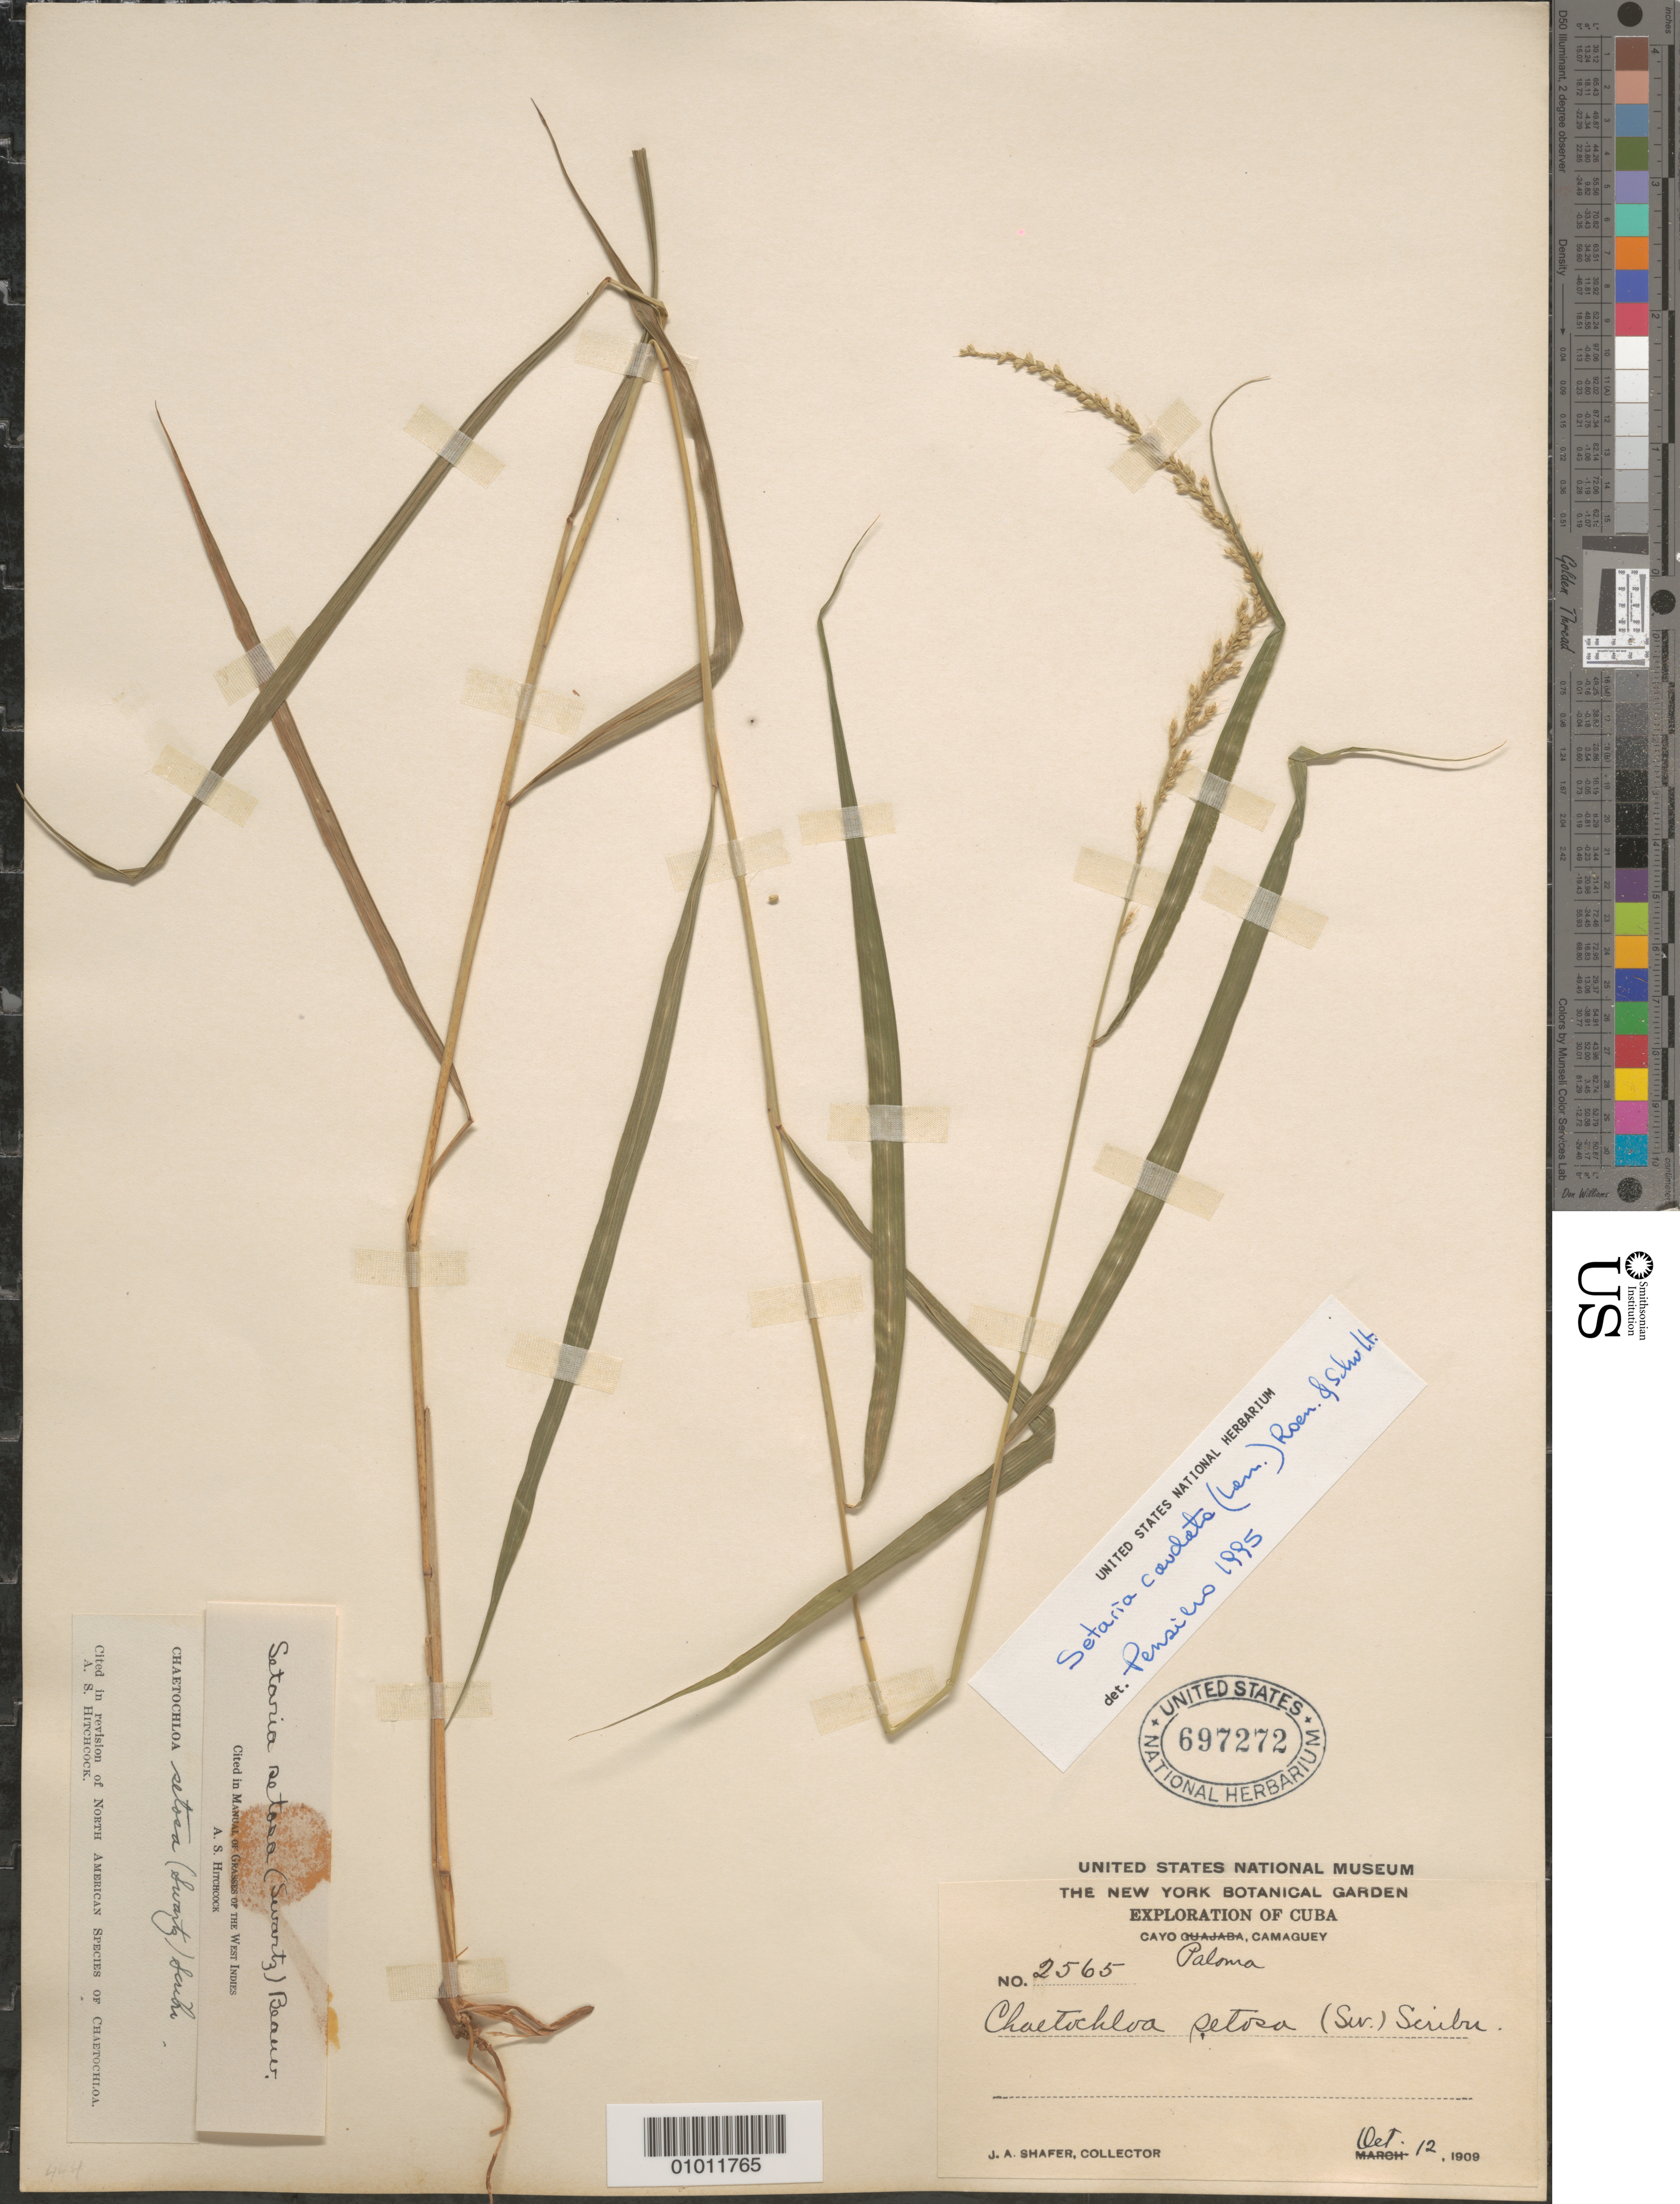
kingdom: Plantae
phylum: Tracheophyta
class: Liliopsida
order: Poales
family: Poaceae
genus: Setaria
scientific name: Setaria setosa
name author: (Sw.) P. Beauv.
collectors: J. A. Shafer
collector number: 2565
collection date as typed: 12 Oct 1909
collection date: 1909-10-12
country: Cuba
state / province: Camagüey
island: Cuba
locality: Cayo Paloma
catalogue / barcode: US 697272